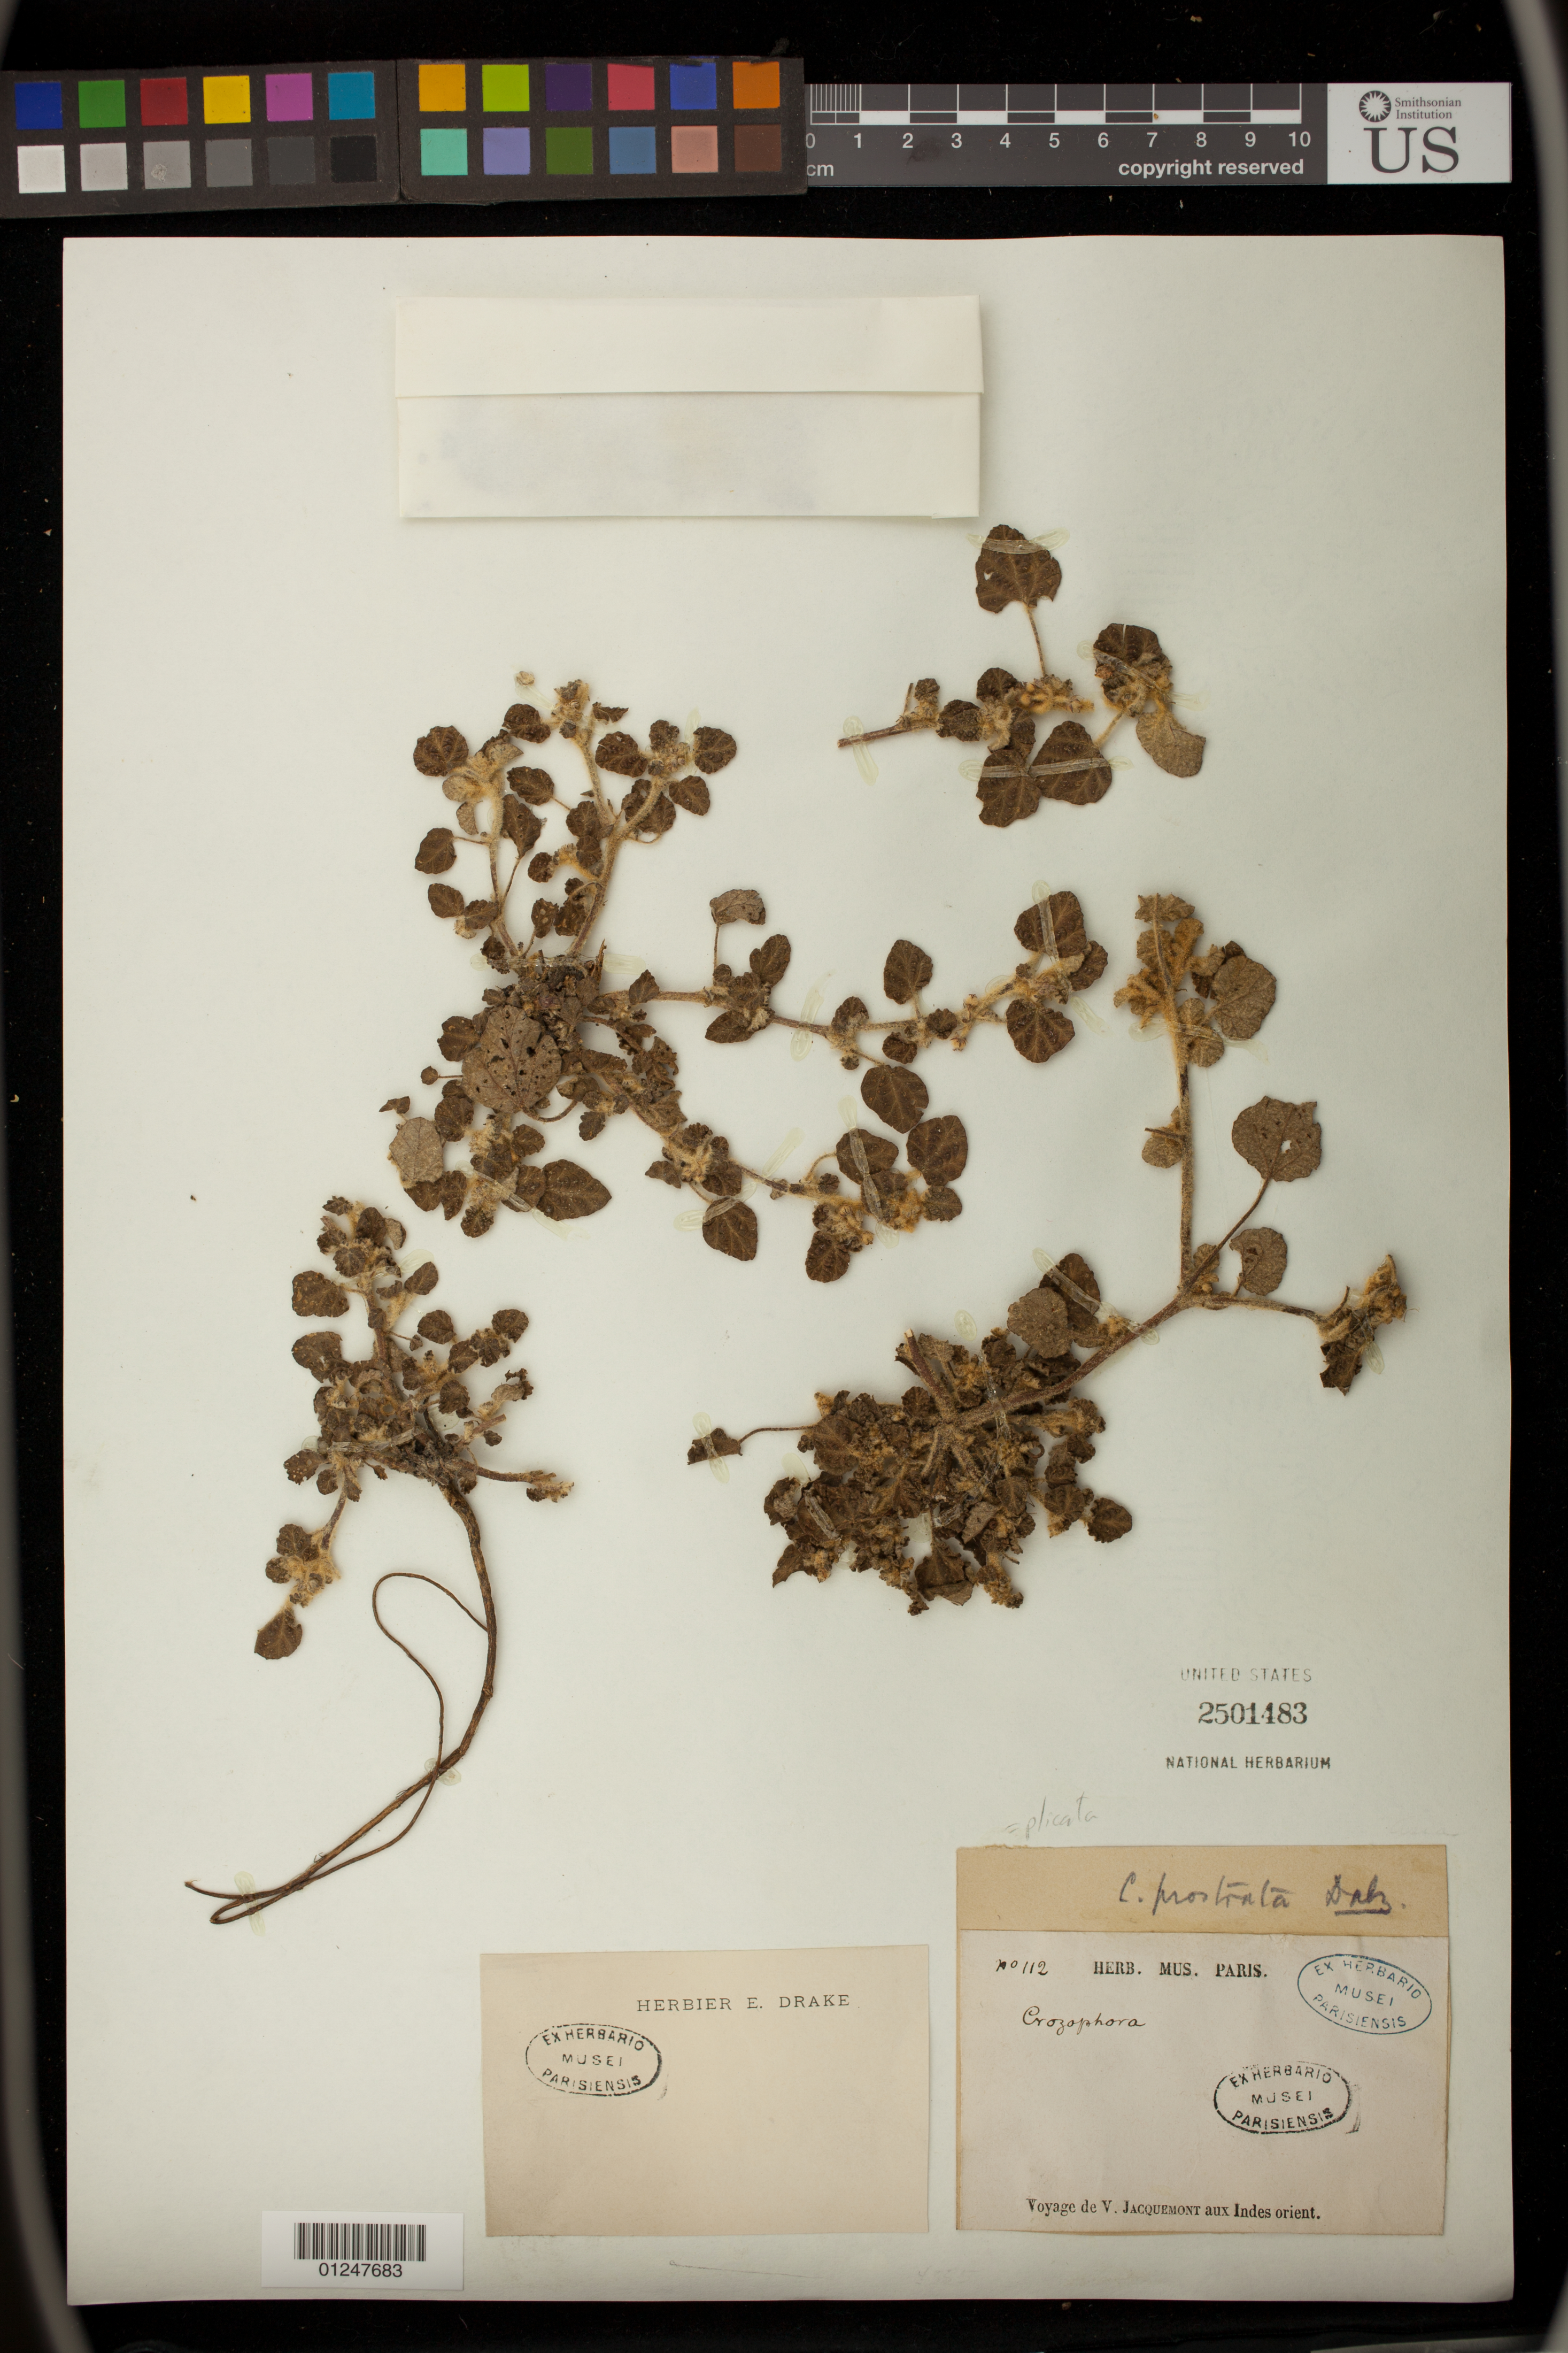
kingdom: Plantae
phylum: Tracheophyta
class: Magnoliopsida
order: Malpighiales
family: Euphorbiaceae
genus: Chrozophora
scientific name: Chrozophora plicata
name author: A. Juss.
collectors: ex herb. Mus. Paris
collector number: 112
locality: Indes orient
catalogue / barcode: US 2501483